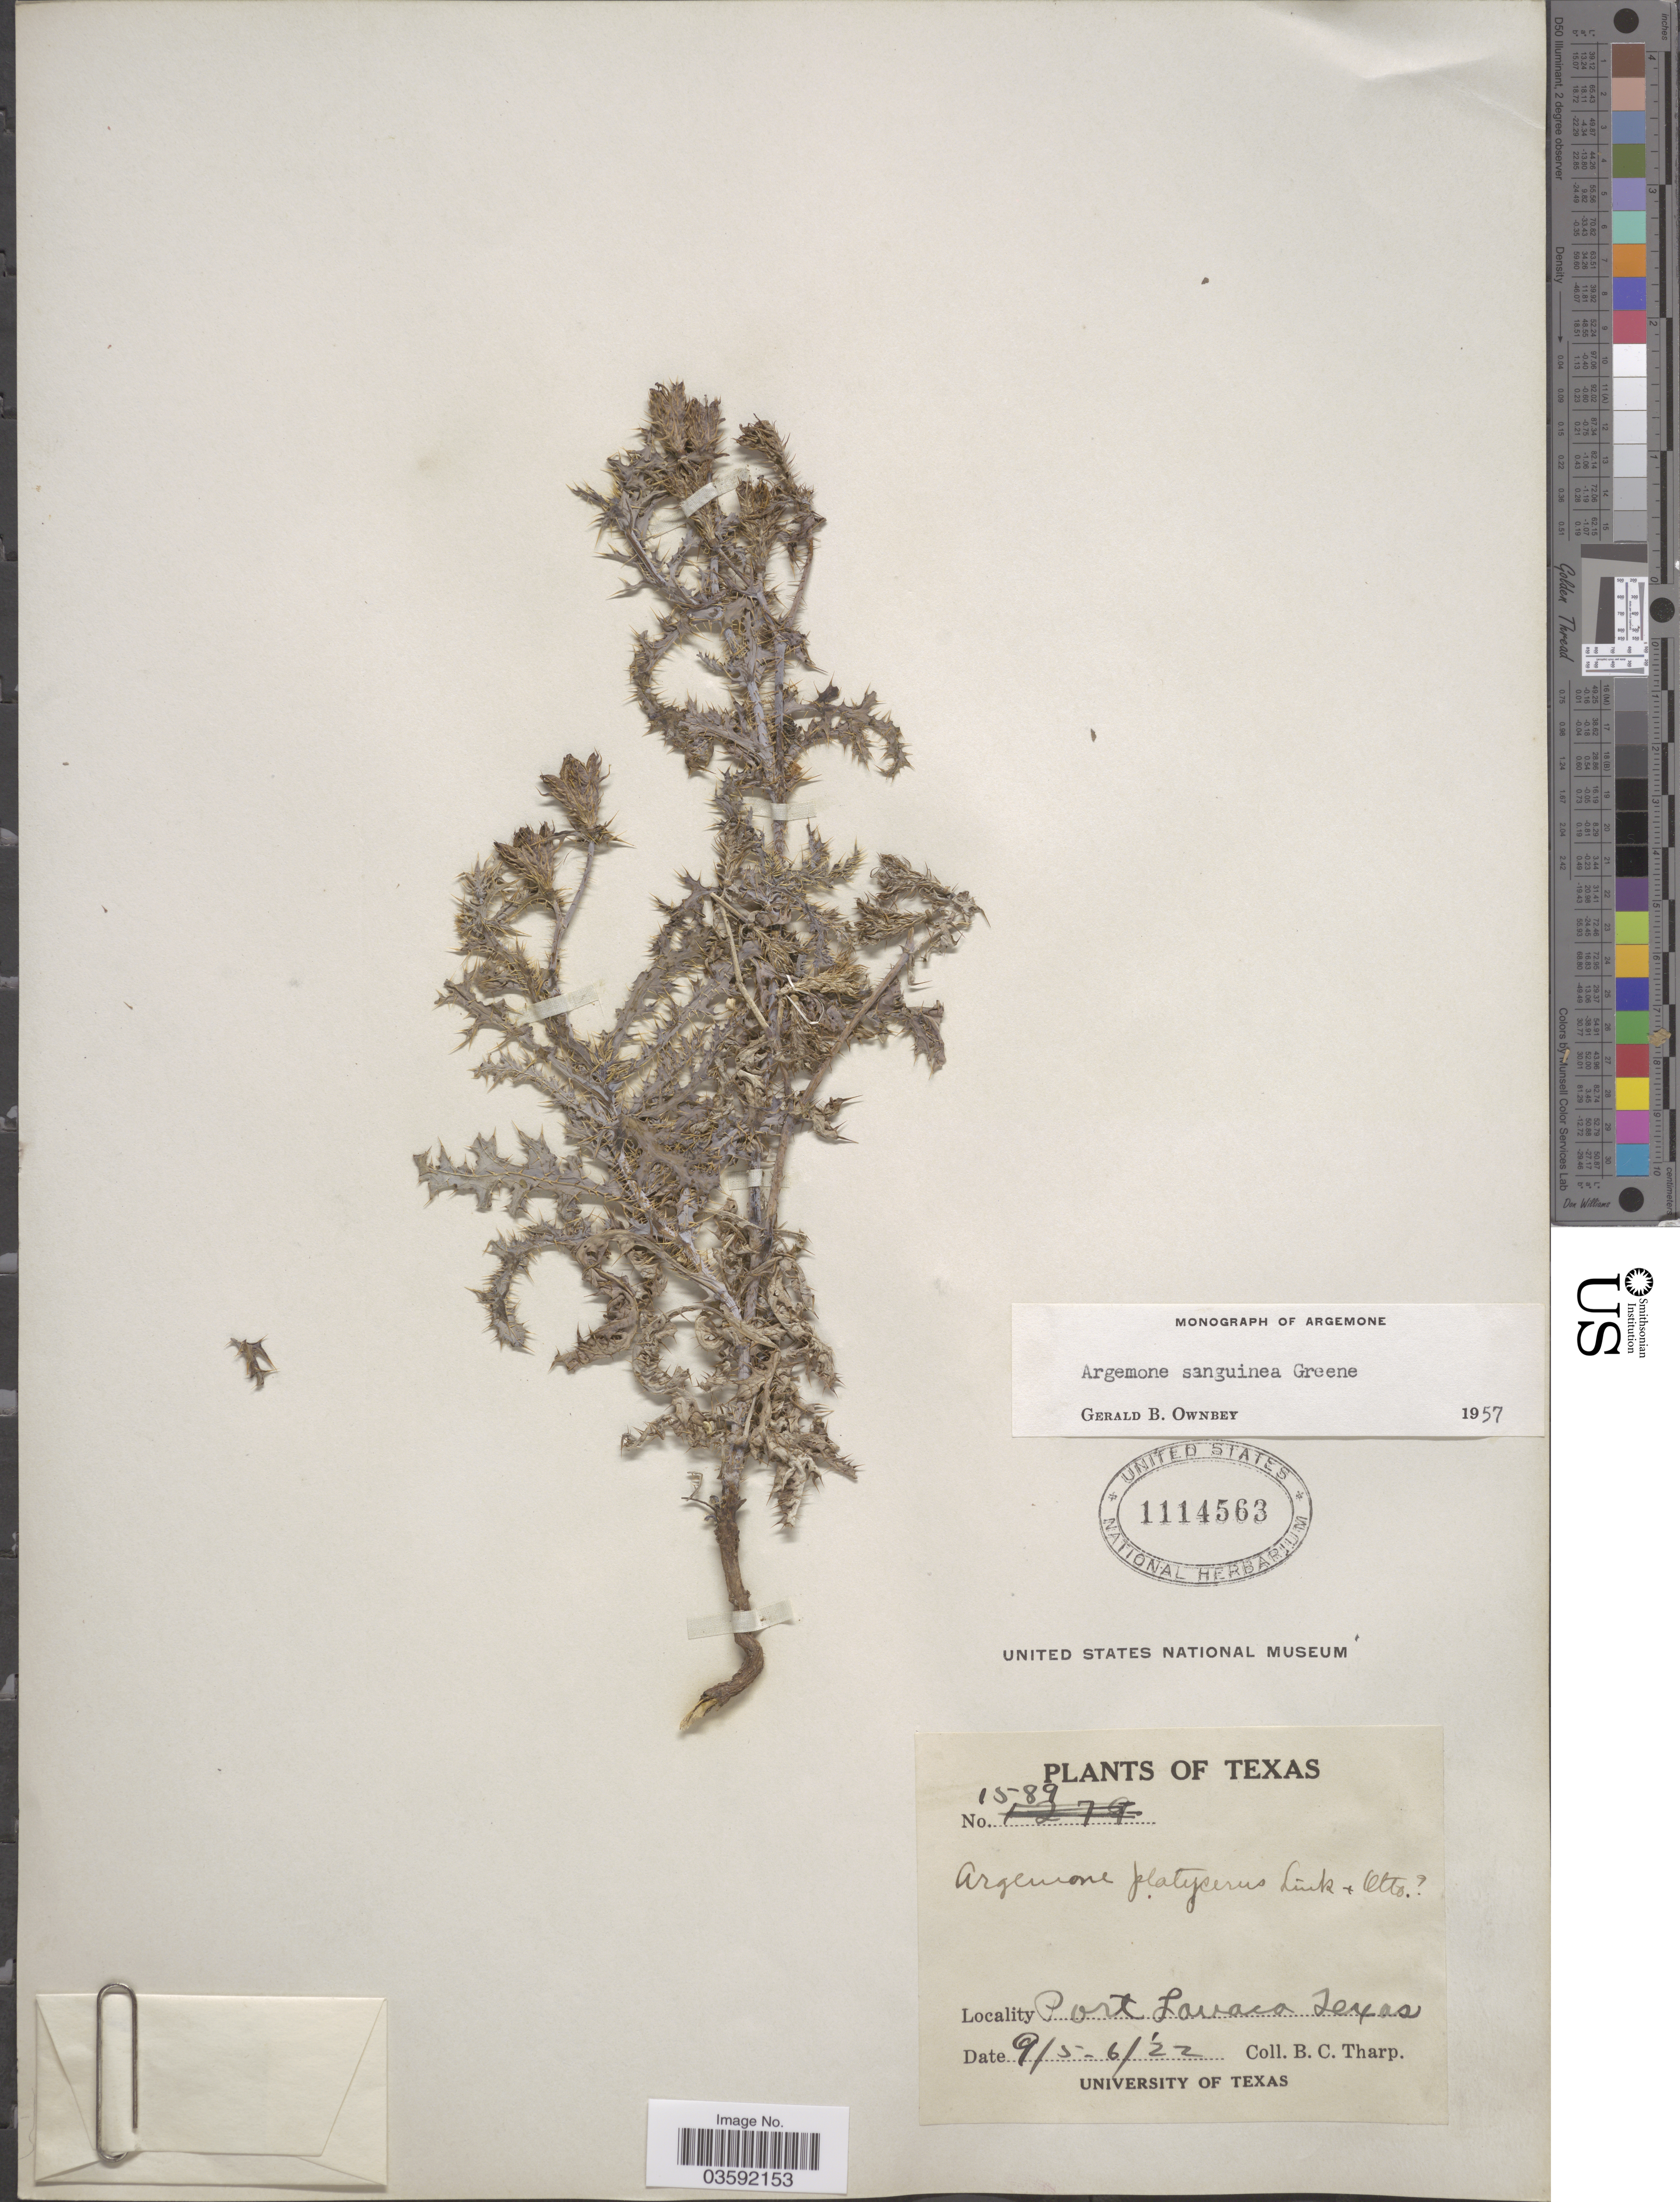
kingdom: Plantae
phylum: Tracheophyta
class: Magnoliopsida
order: Ranunculales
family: Papaveraceae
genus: Argemone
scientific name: Argemone sanguinea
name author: Greene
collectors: B. C. Tharp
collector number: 1589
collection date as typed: Transcribed d/m/y: 5/9/22 to 6/9/22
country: United States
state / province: Texas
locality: Port Lavaca.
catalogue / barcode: US 1114563